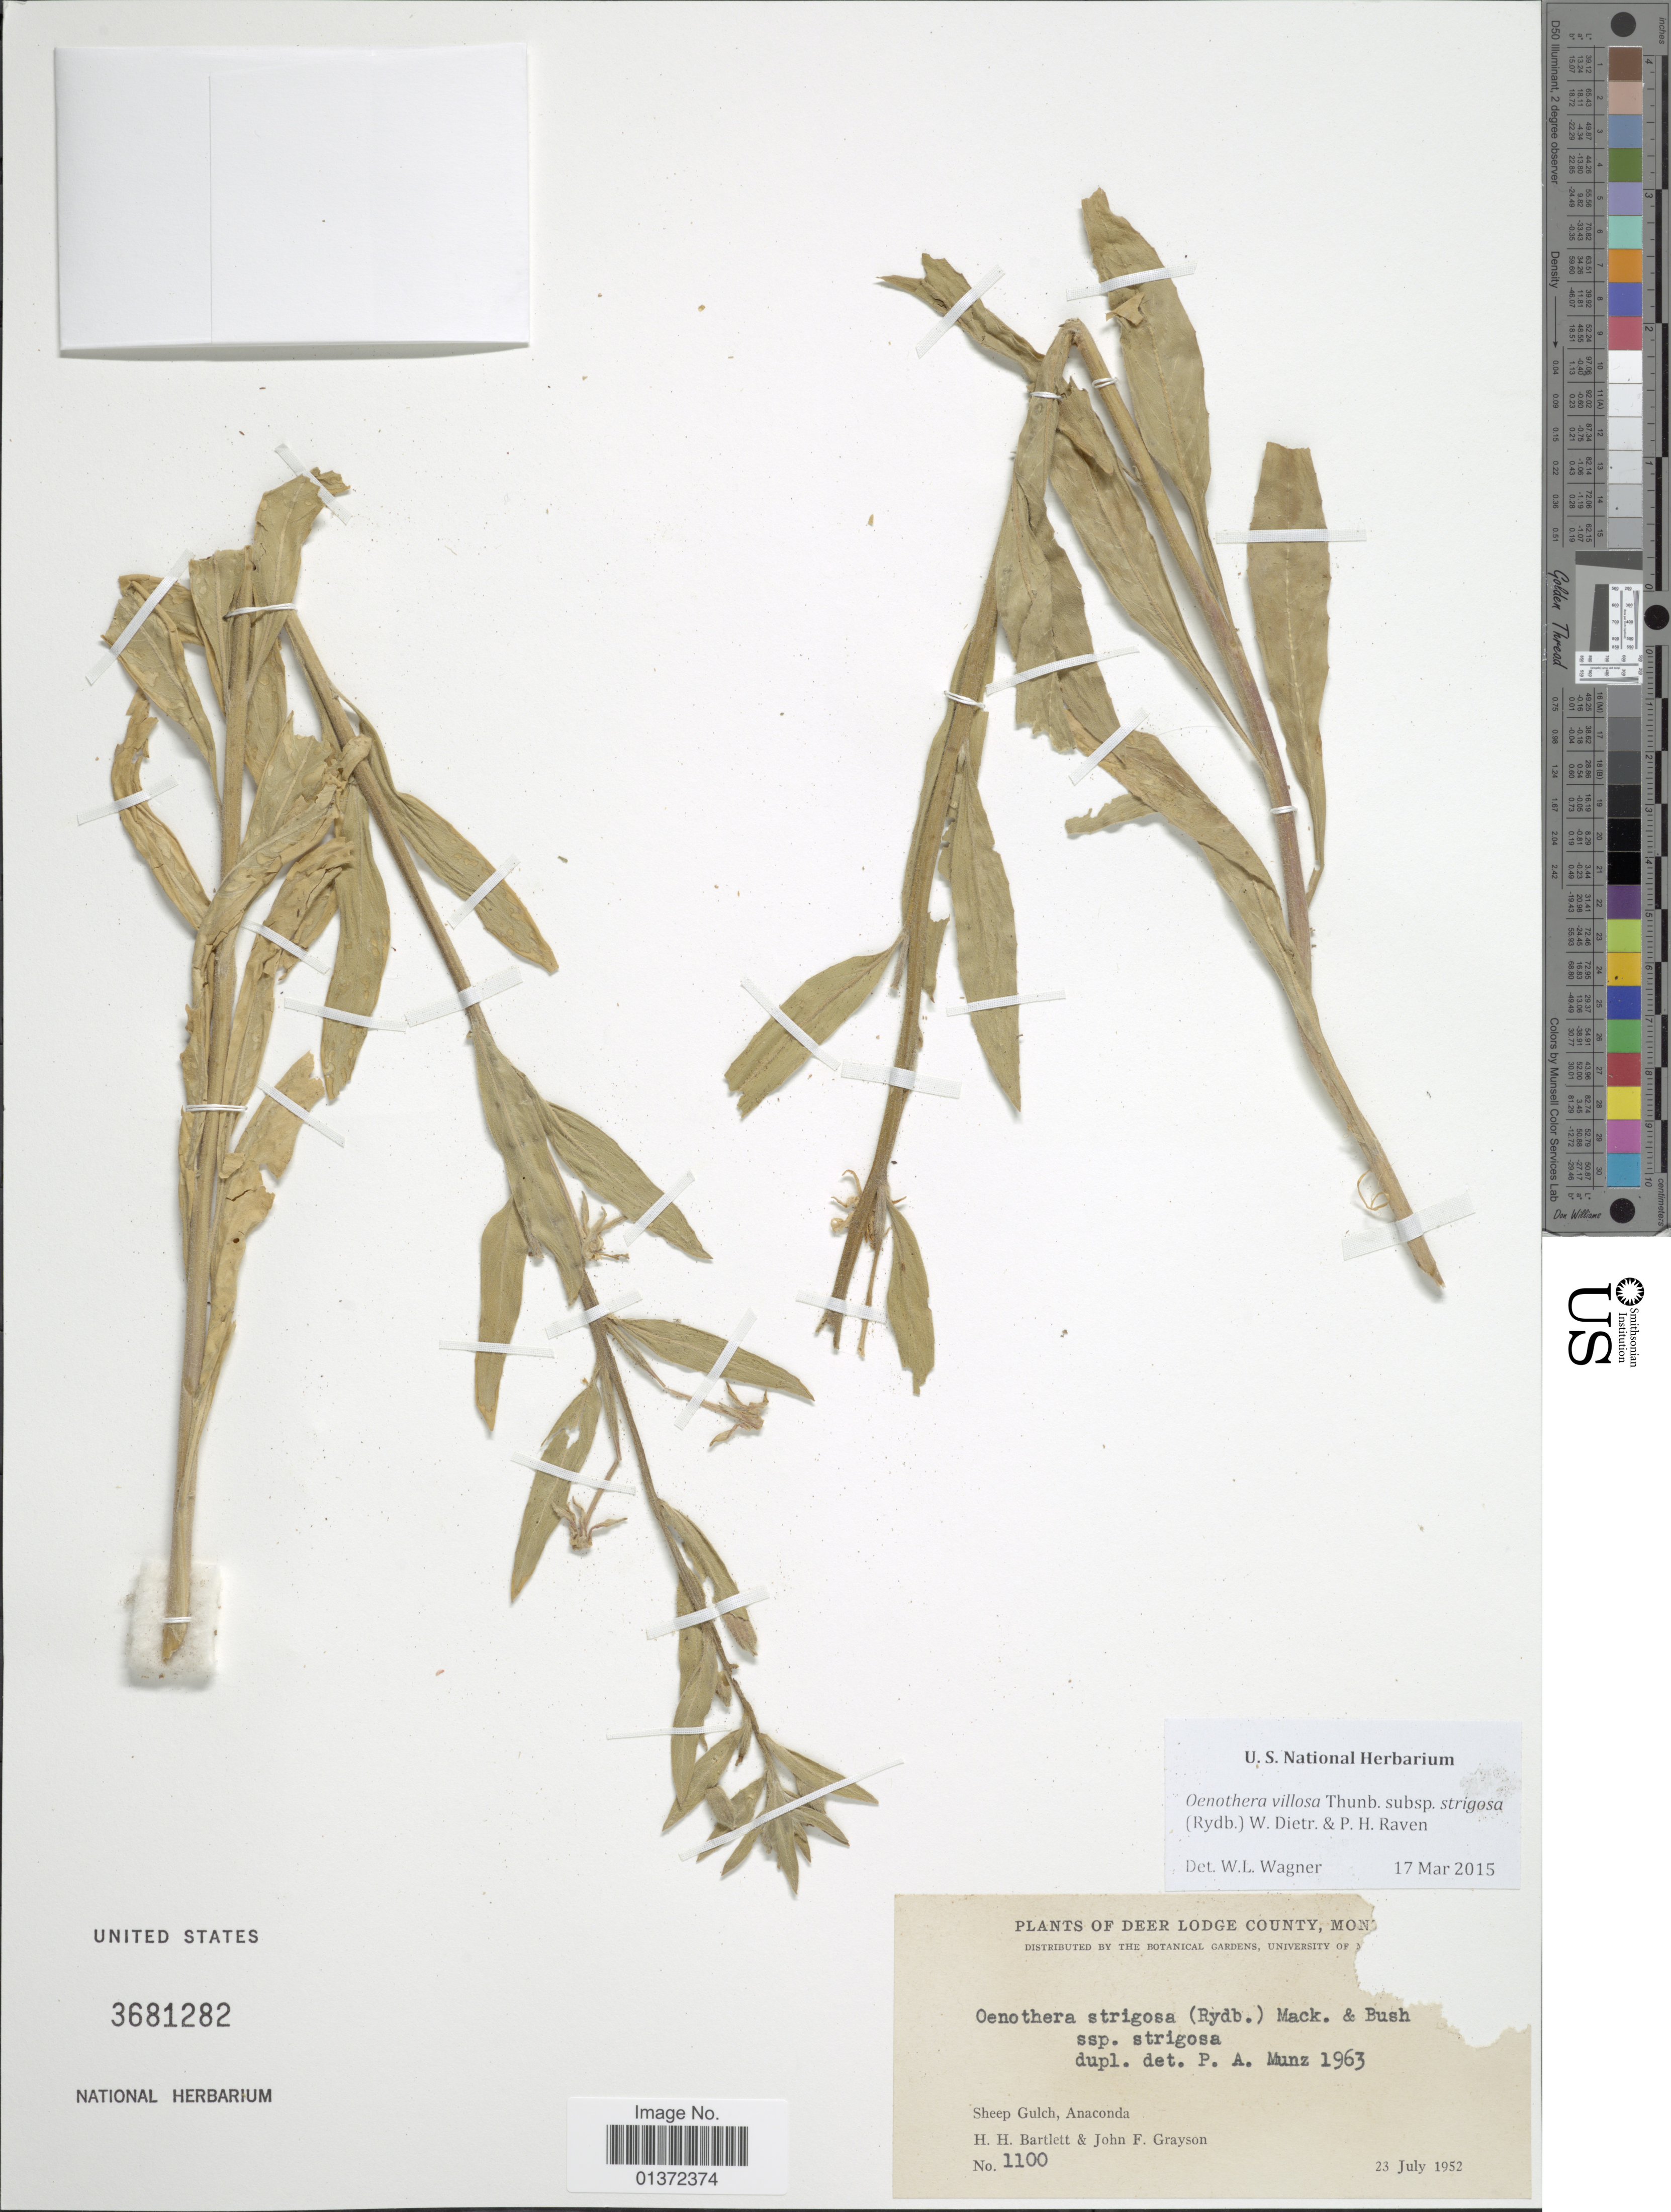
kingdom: Plantae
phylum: Tracheophyta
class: Magnoliopsida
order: Myrtales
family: Onagraceae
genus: Oenothera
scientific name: Oenothera villosa subsp. strigosa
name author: (Rydb.) W. Dietr. & P.H. Raven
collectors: H. H. Bartlett & J. Grayson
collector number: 1100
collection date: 1952-07-23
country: United States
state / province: Montana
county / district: Deer Lodge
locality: Sheep Gulch, Anaconda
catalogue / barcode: US 3681282